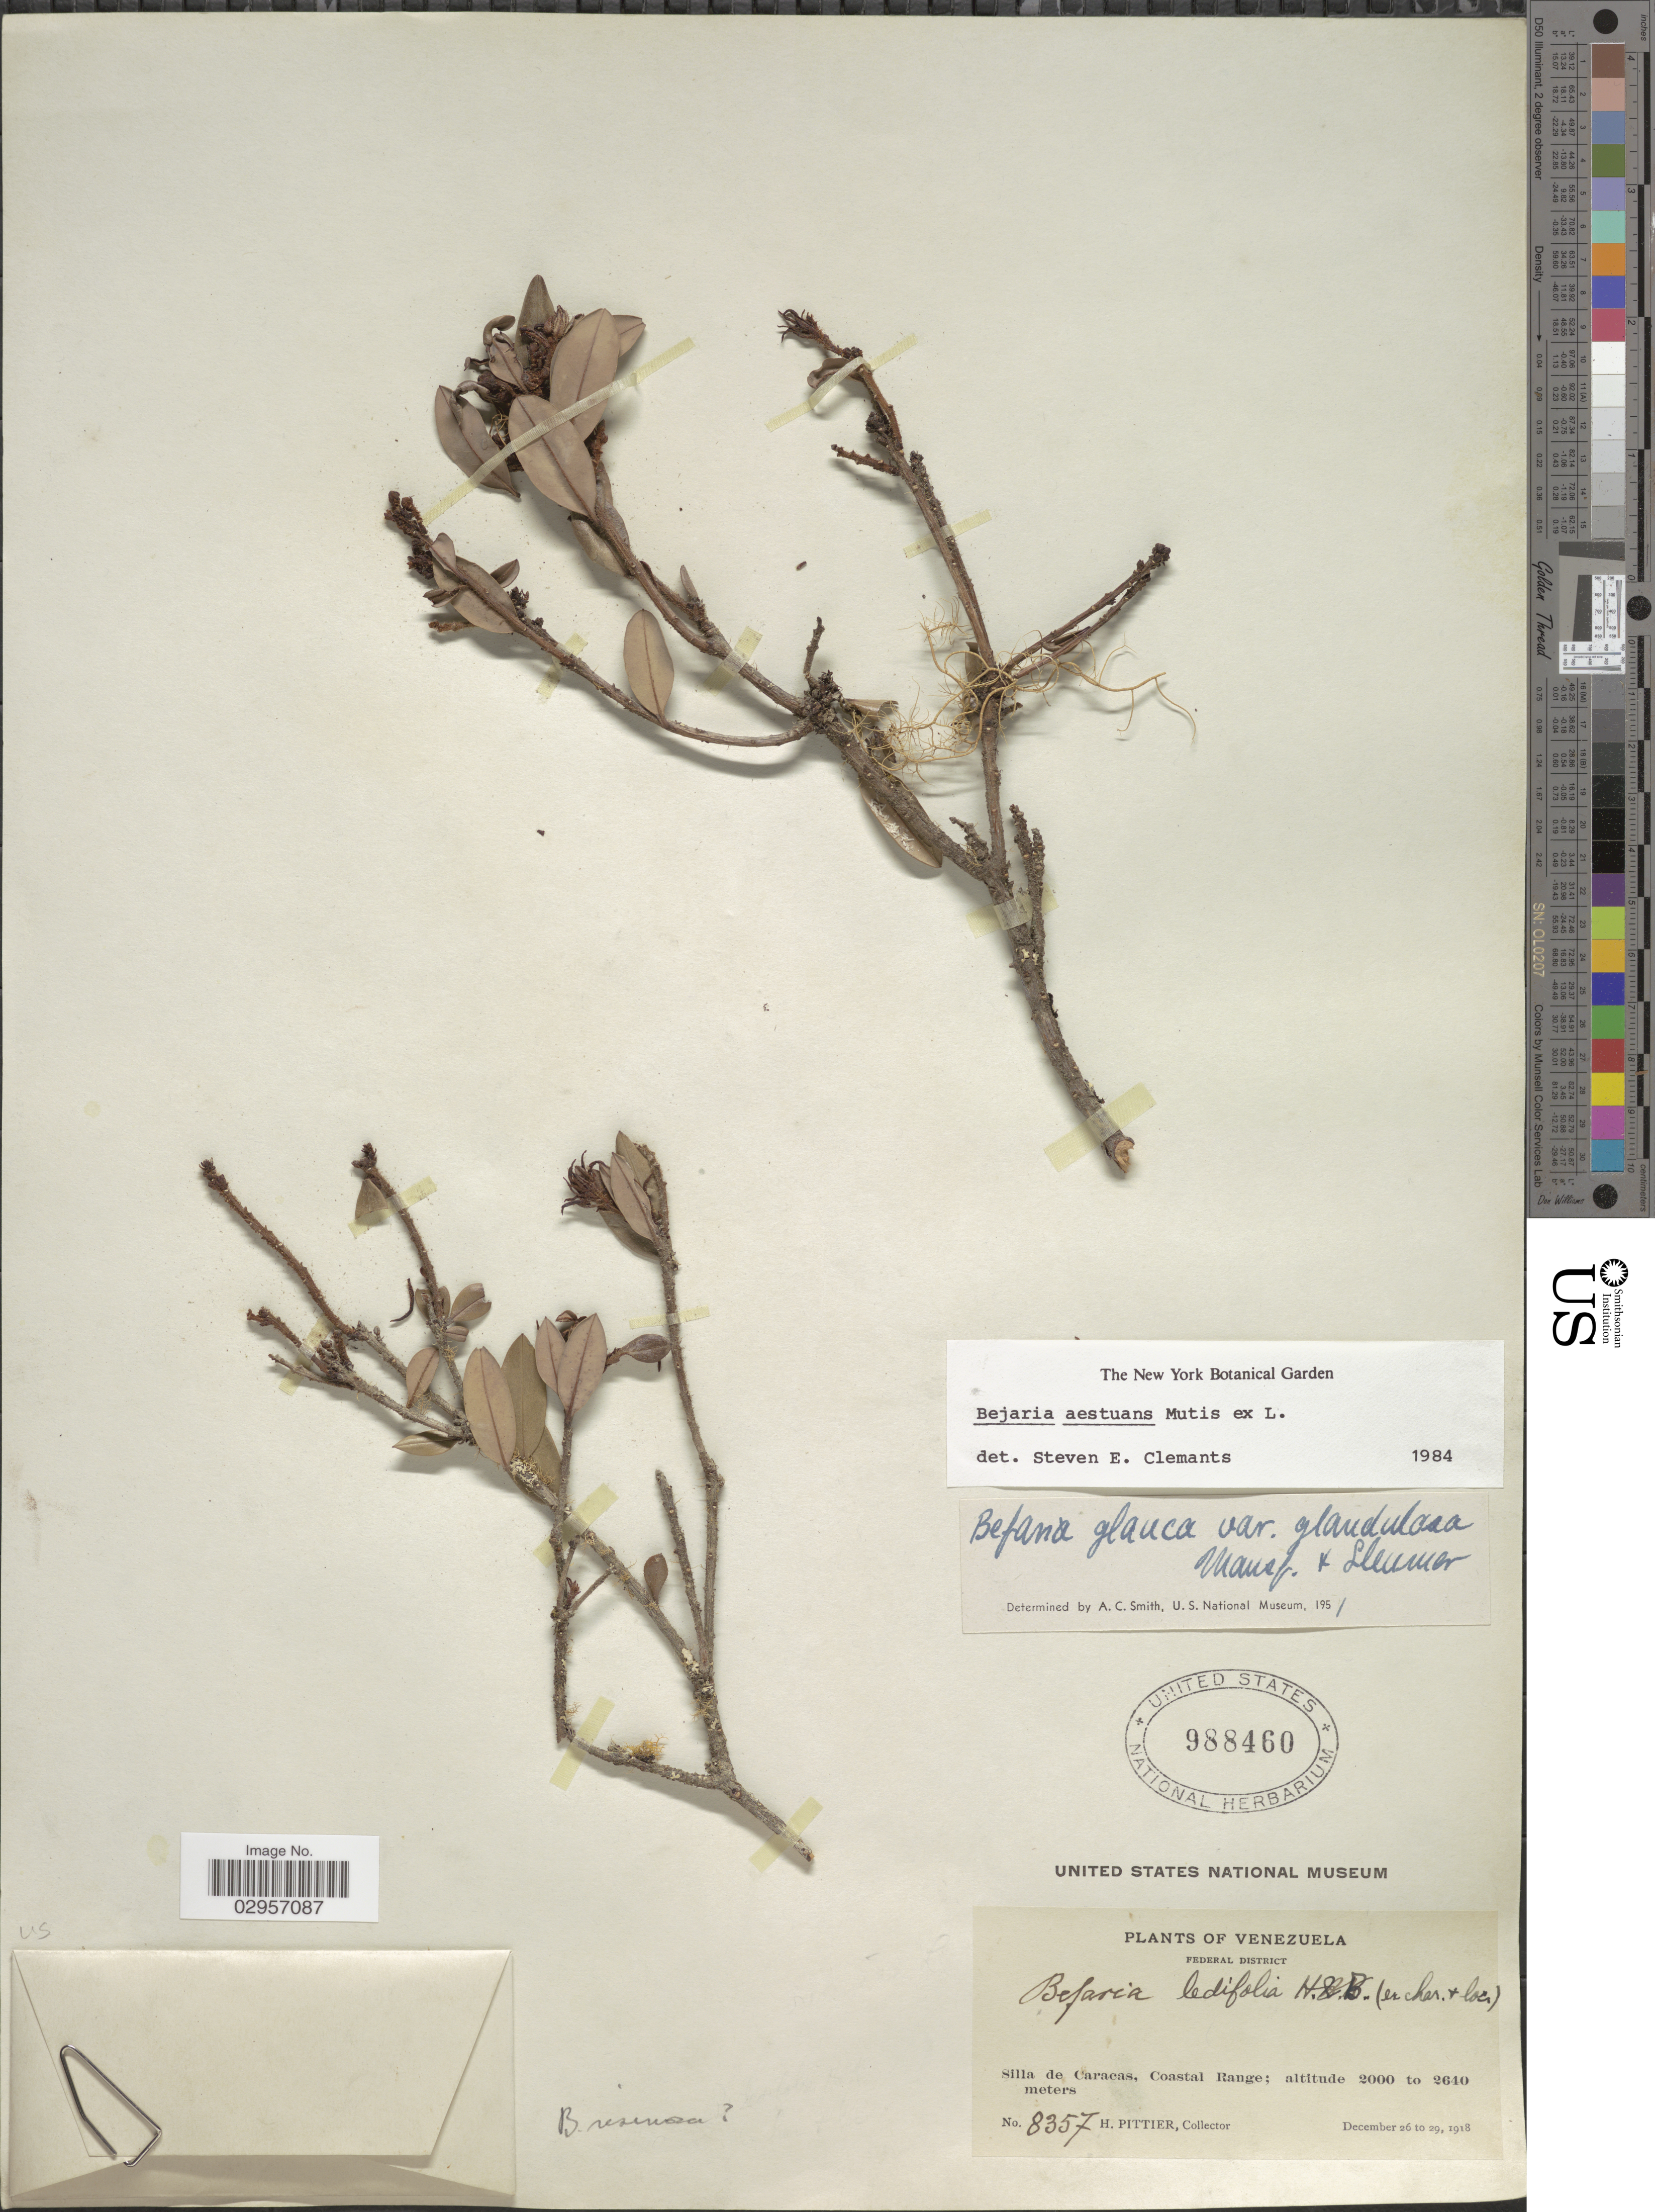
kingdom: Plantae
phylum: Tracheophyta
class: Magnoliopsida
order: Ericales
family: Ericaceae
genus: Befaria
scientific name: Befaria aestuans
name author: Mutis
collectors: H. F. Pittier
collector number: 8357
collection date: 1918-12-26/1918-12-29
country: Venezuela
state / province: Distrito Federal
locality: Federal District. Silla de Caracas, Coastal Range.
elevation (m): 2000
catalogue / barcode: US 988460